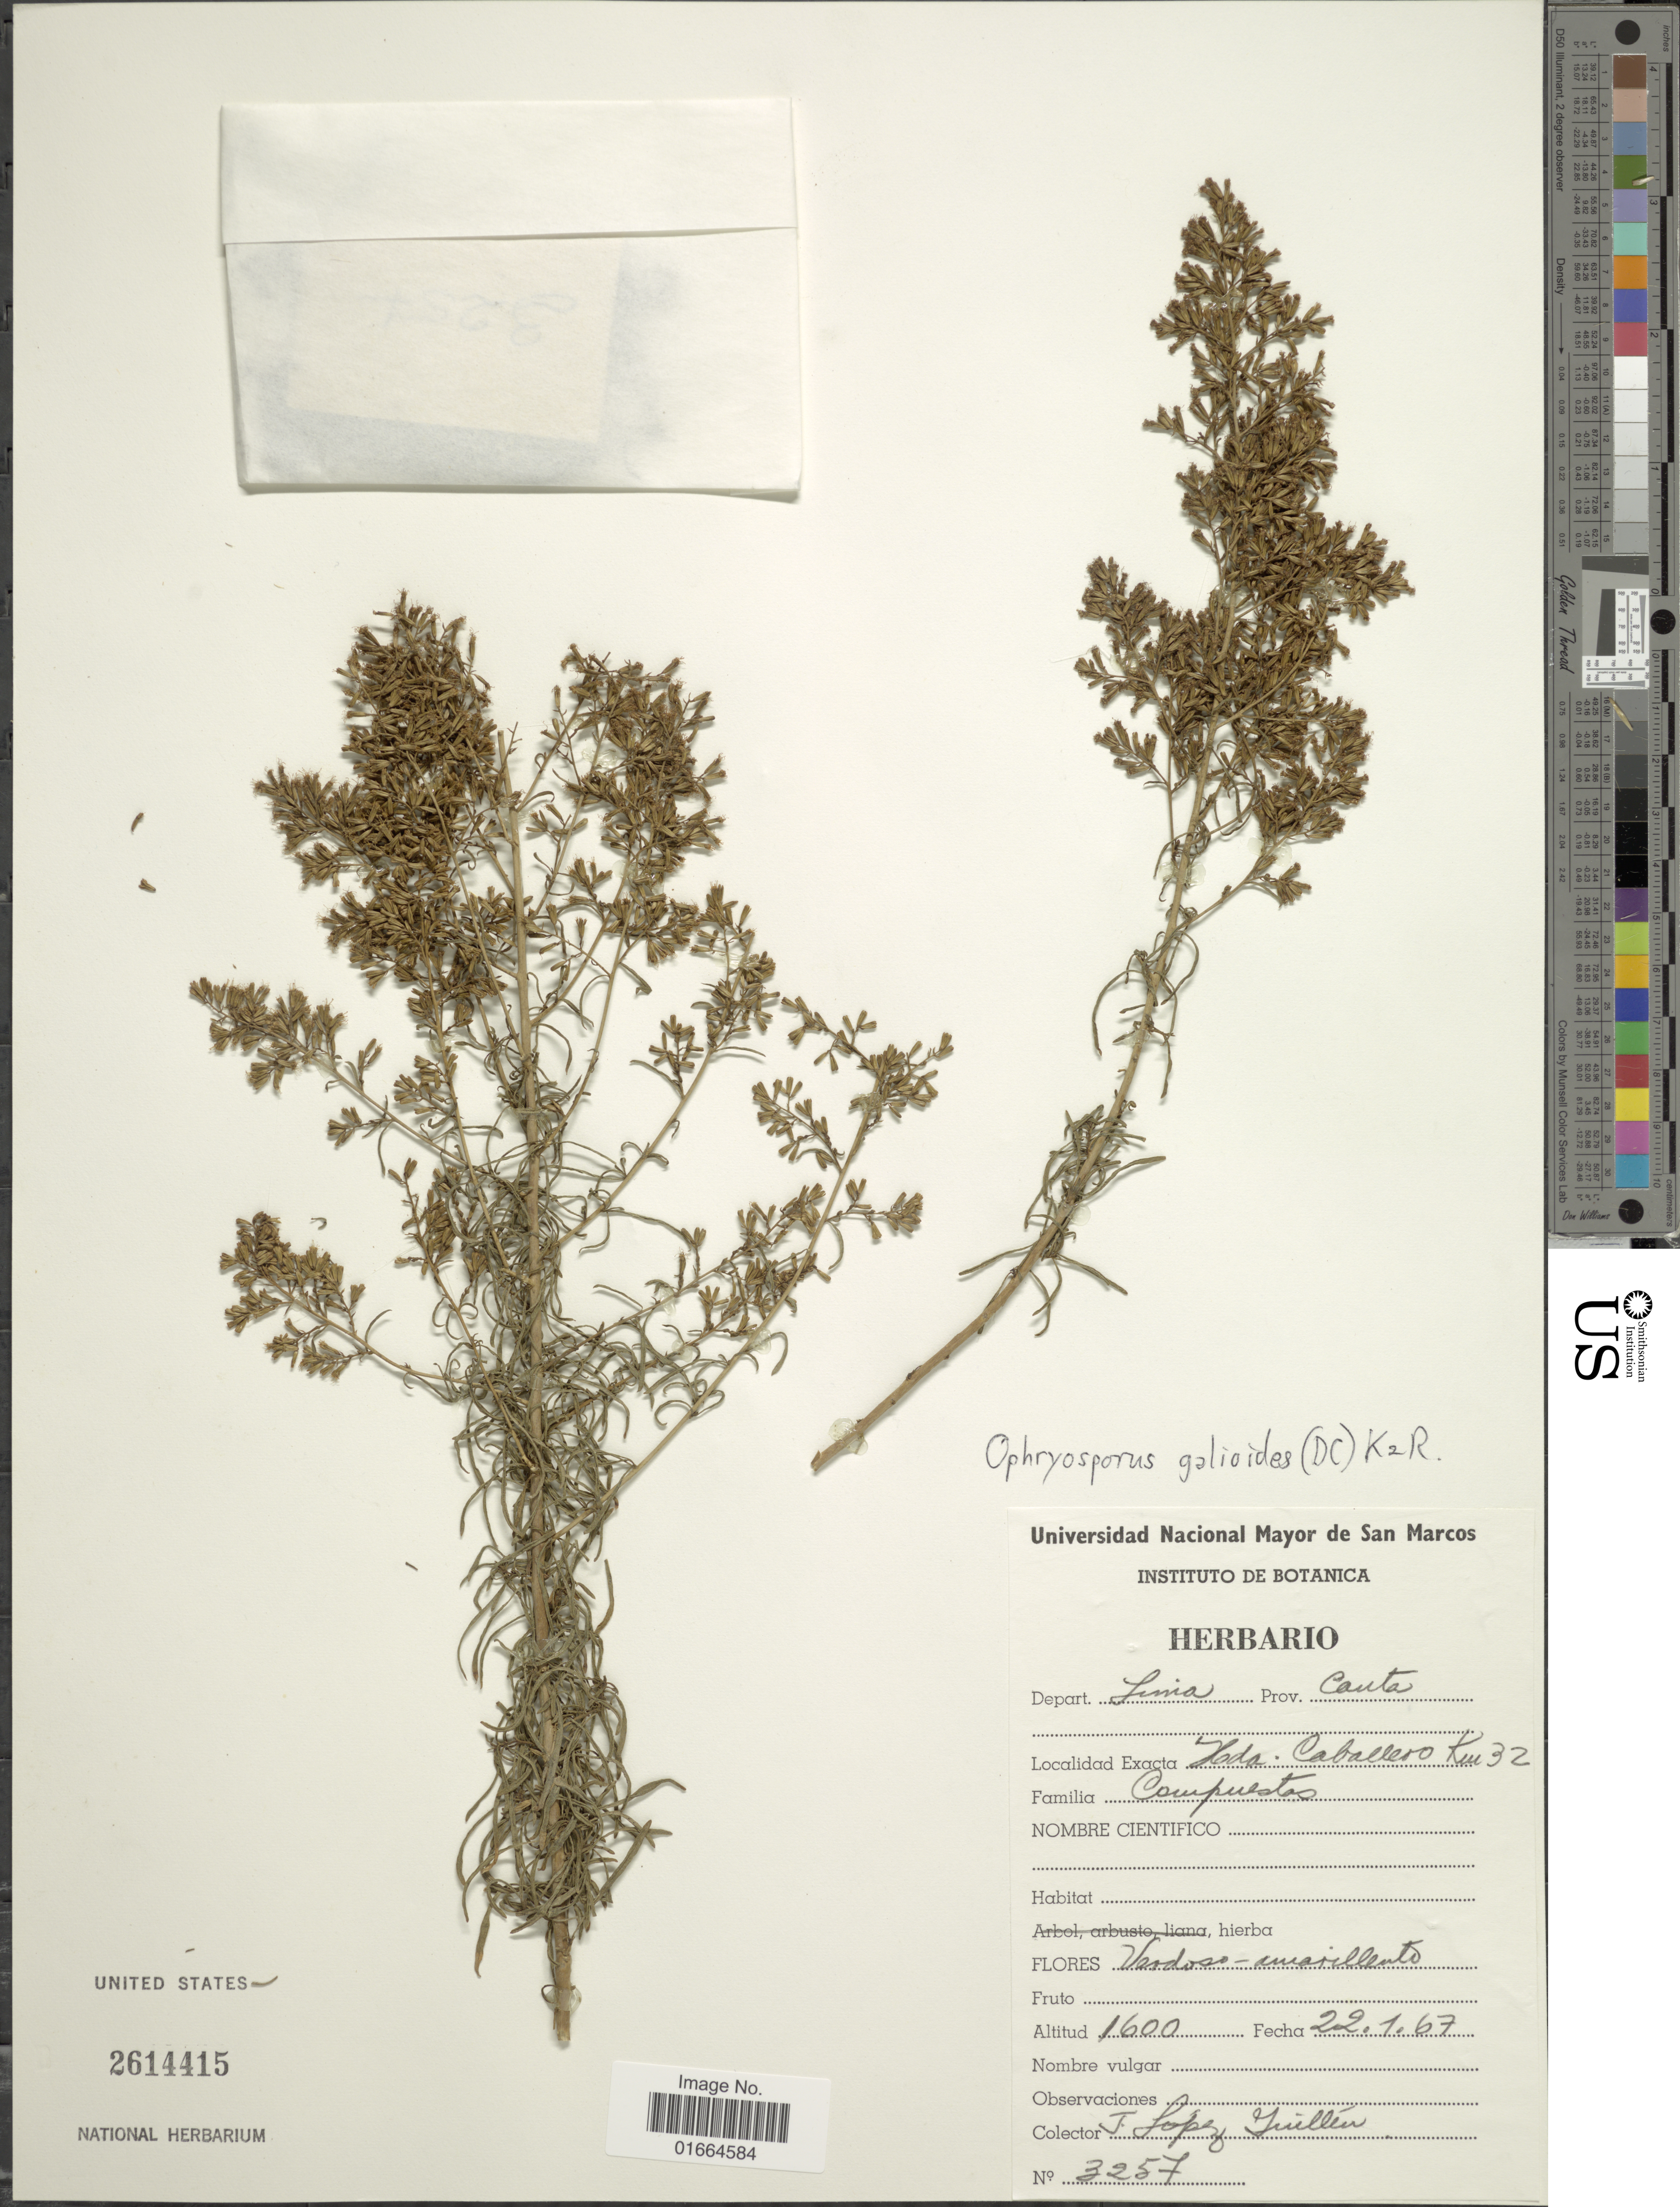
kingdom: Plantae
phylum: Tracheophyta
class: Magnoliopsida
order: Asterales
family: Asteraceae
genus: Ophryosporus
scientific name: Ophryosporus galioides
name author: (DC.) R.M. King & H. Rob.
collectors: J. López Guillén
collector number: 3257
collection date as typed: Transcribed d/m/y: 22/1/67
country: Peru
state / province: Lima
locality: Depart. Lima, Prov. Cauta, Hda. Caballero Km 32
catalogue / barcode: US 2614415